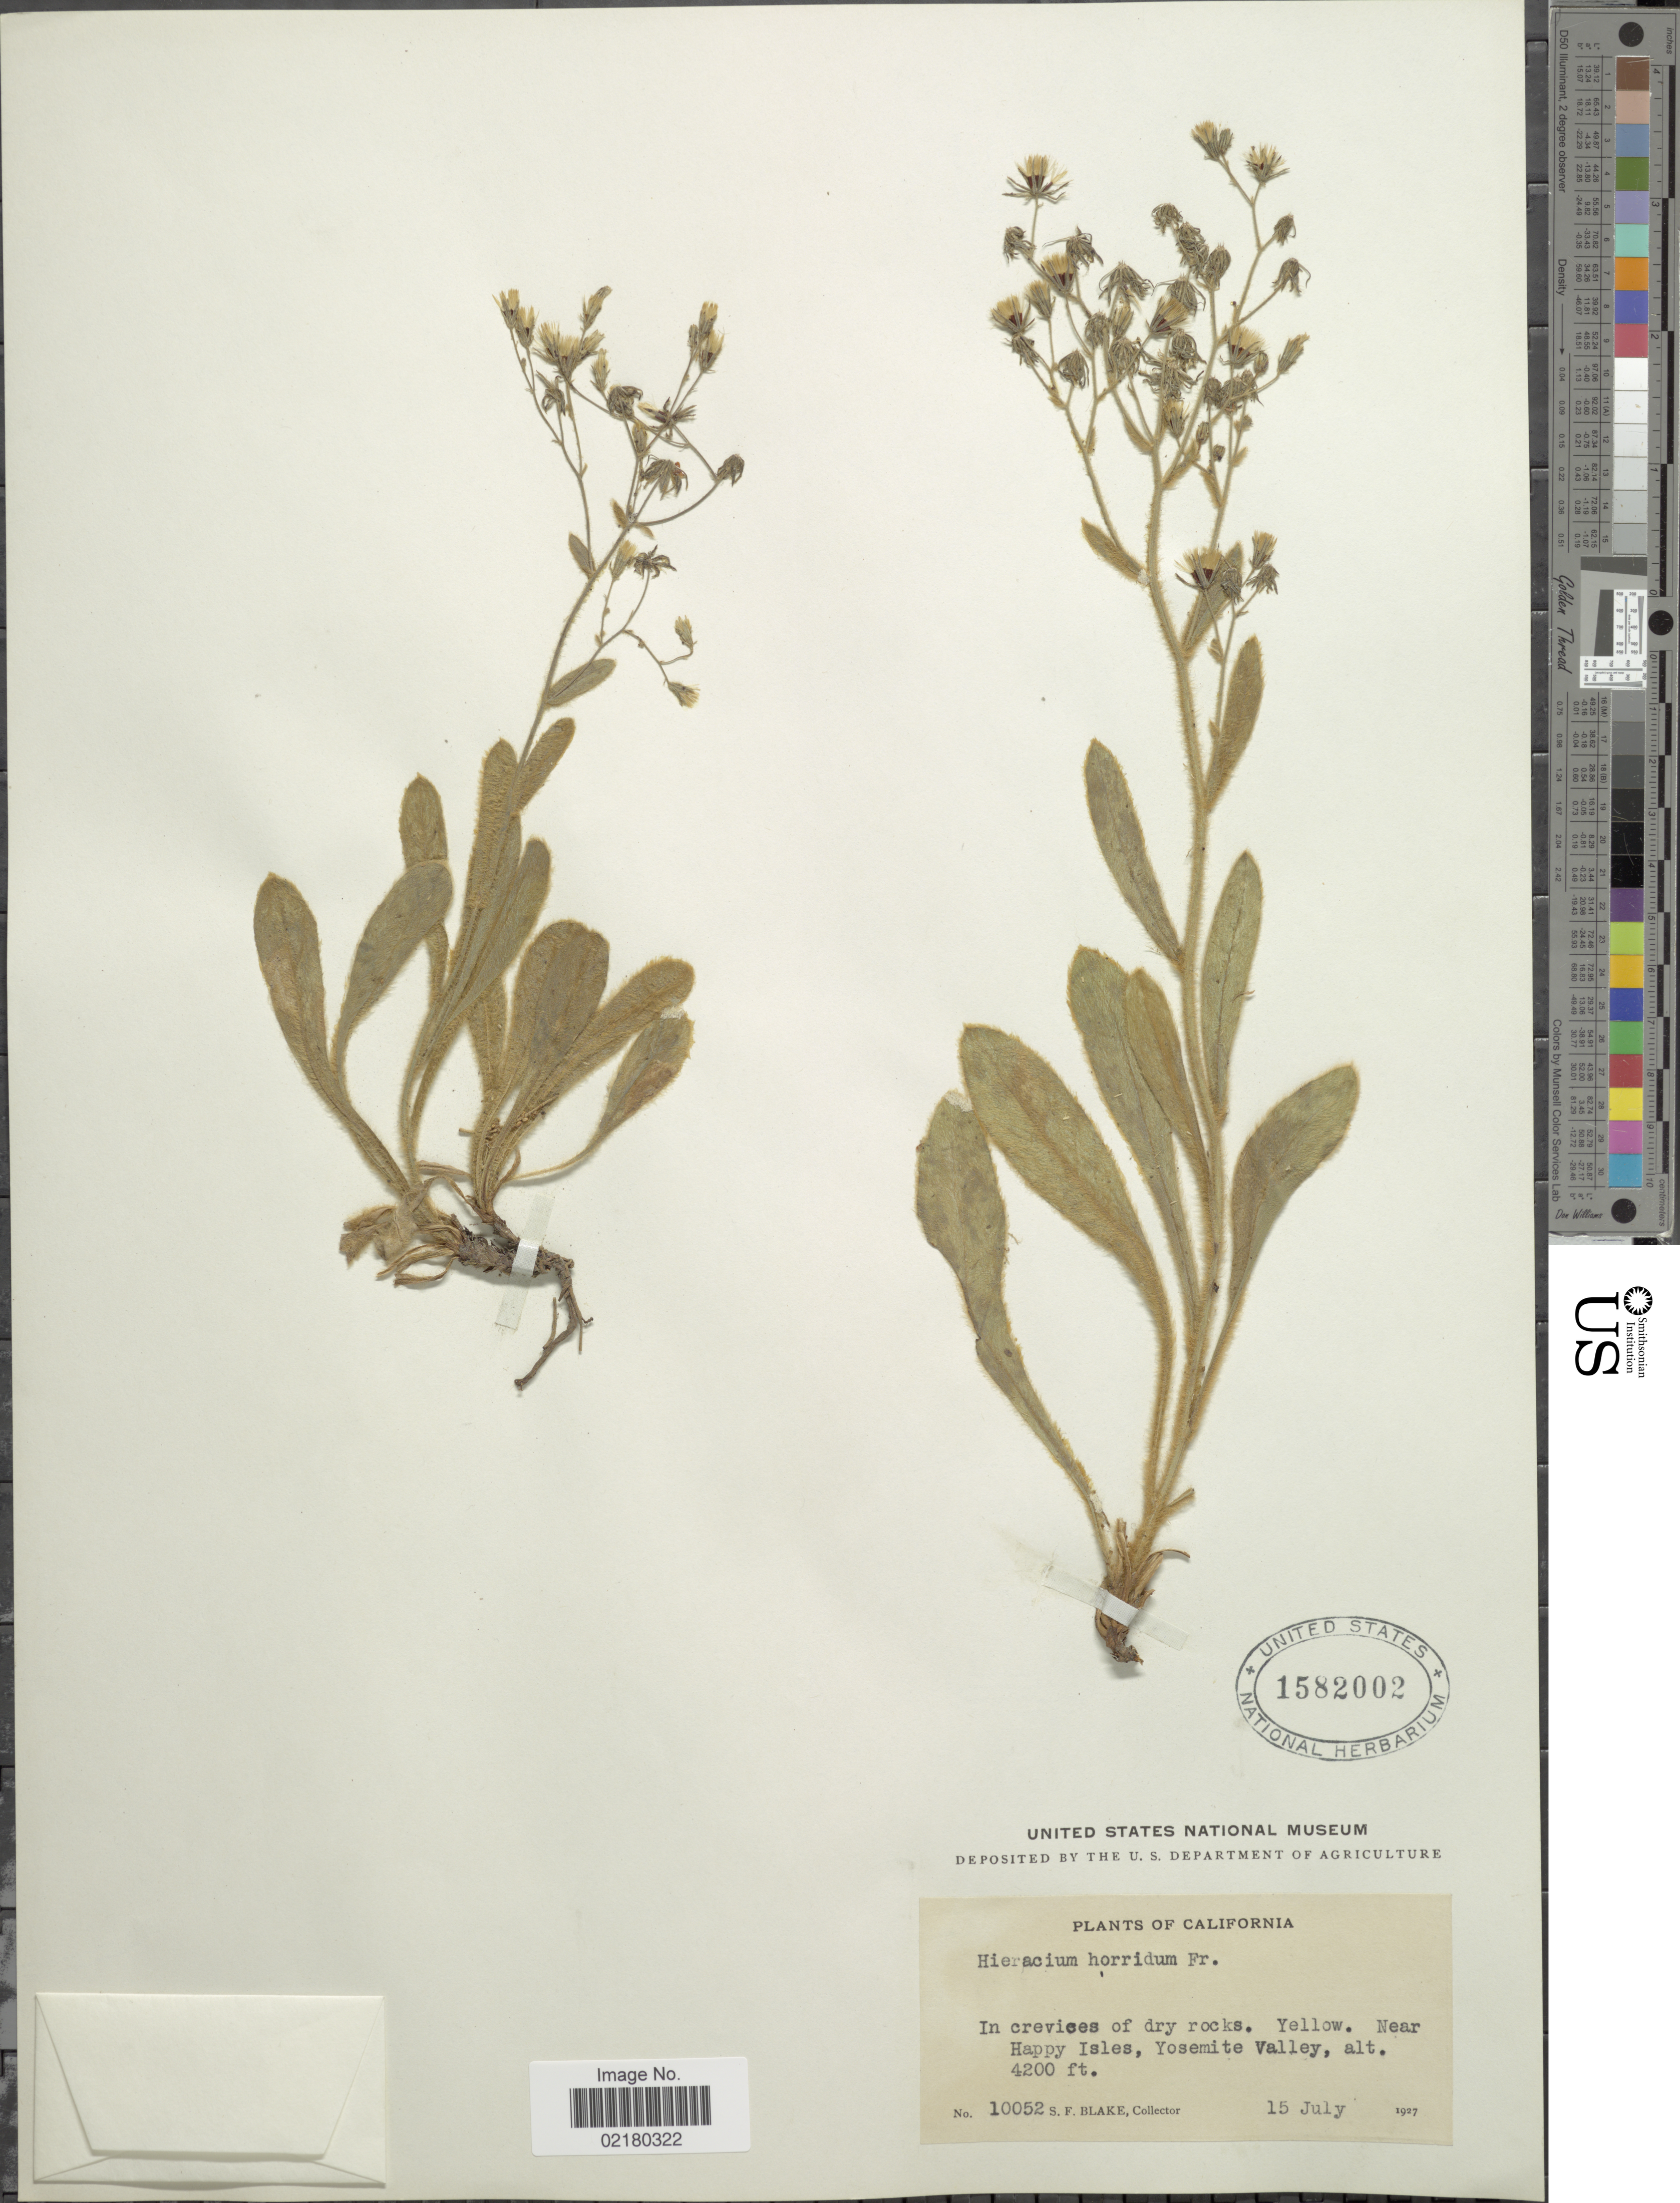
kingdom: Plantae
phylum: Tracheophyta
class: Magnoliopsida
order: Asterales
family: Asteraceae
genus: Hieracium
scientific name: Hieracium horridum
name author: Fr.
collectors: S. Blake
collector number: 10052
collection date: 1927-07-15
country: United States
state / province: California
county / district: Mariposa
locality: In crevices of dry rocks, near Happy Isles, Yosemite Valley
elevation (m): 1280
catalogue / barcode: US 1582002